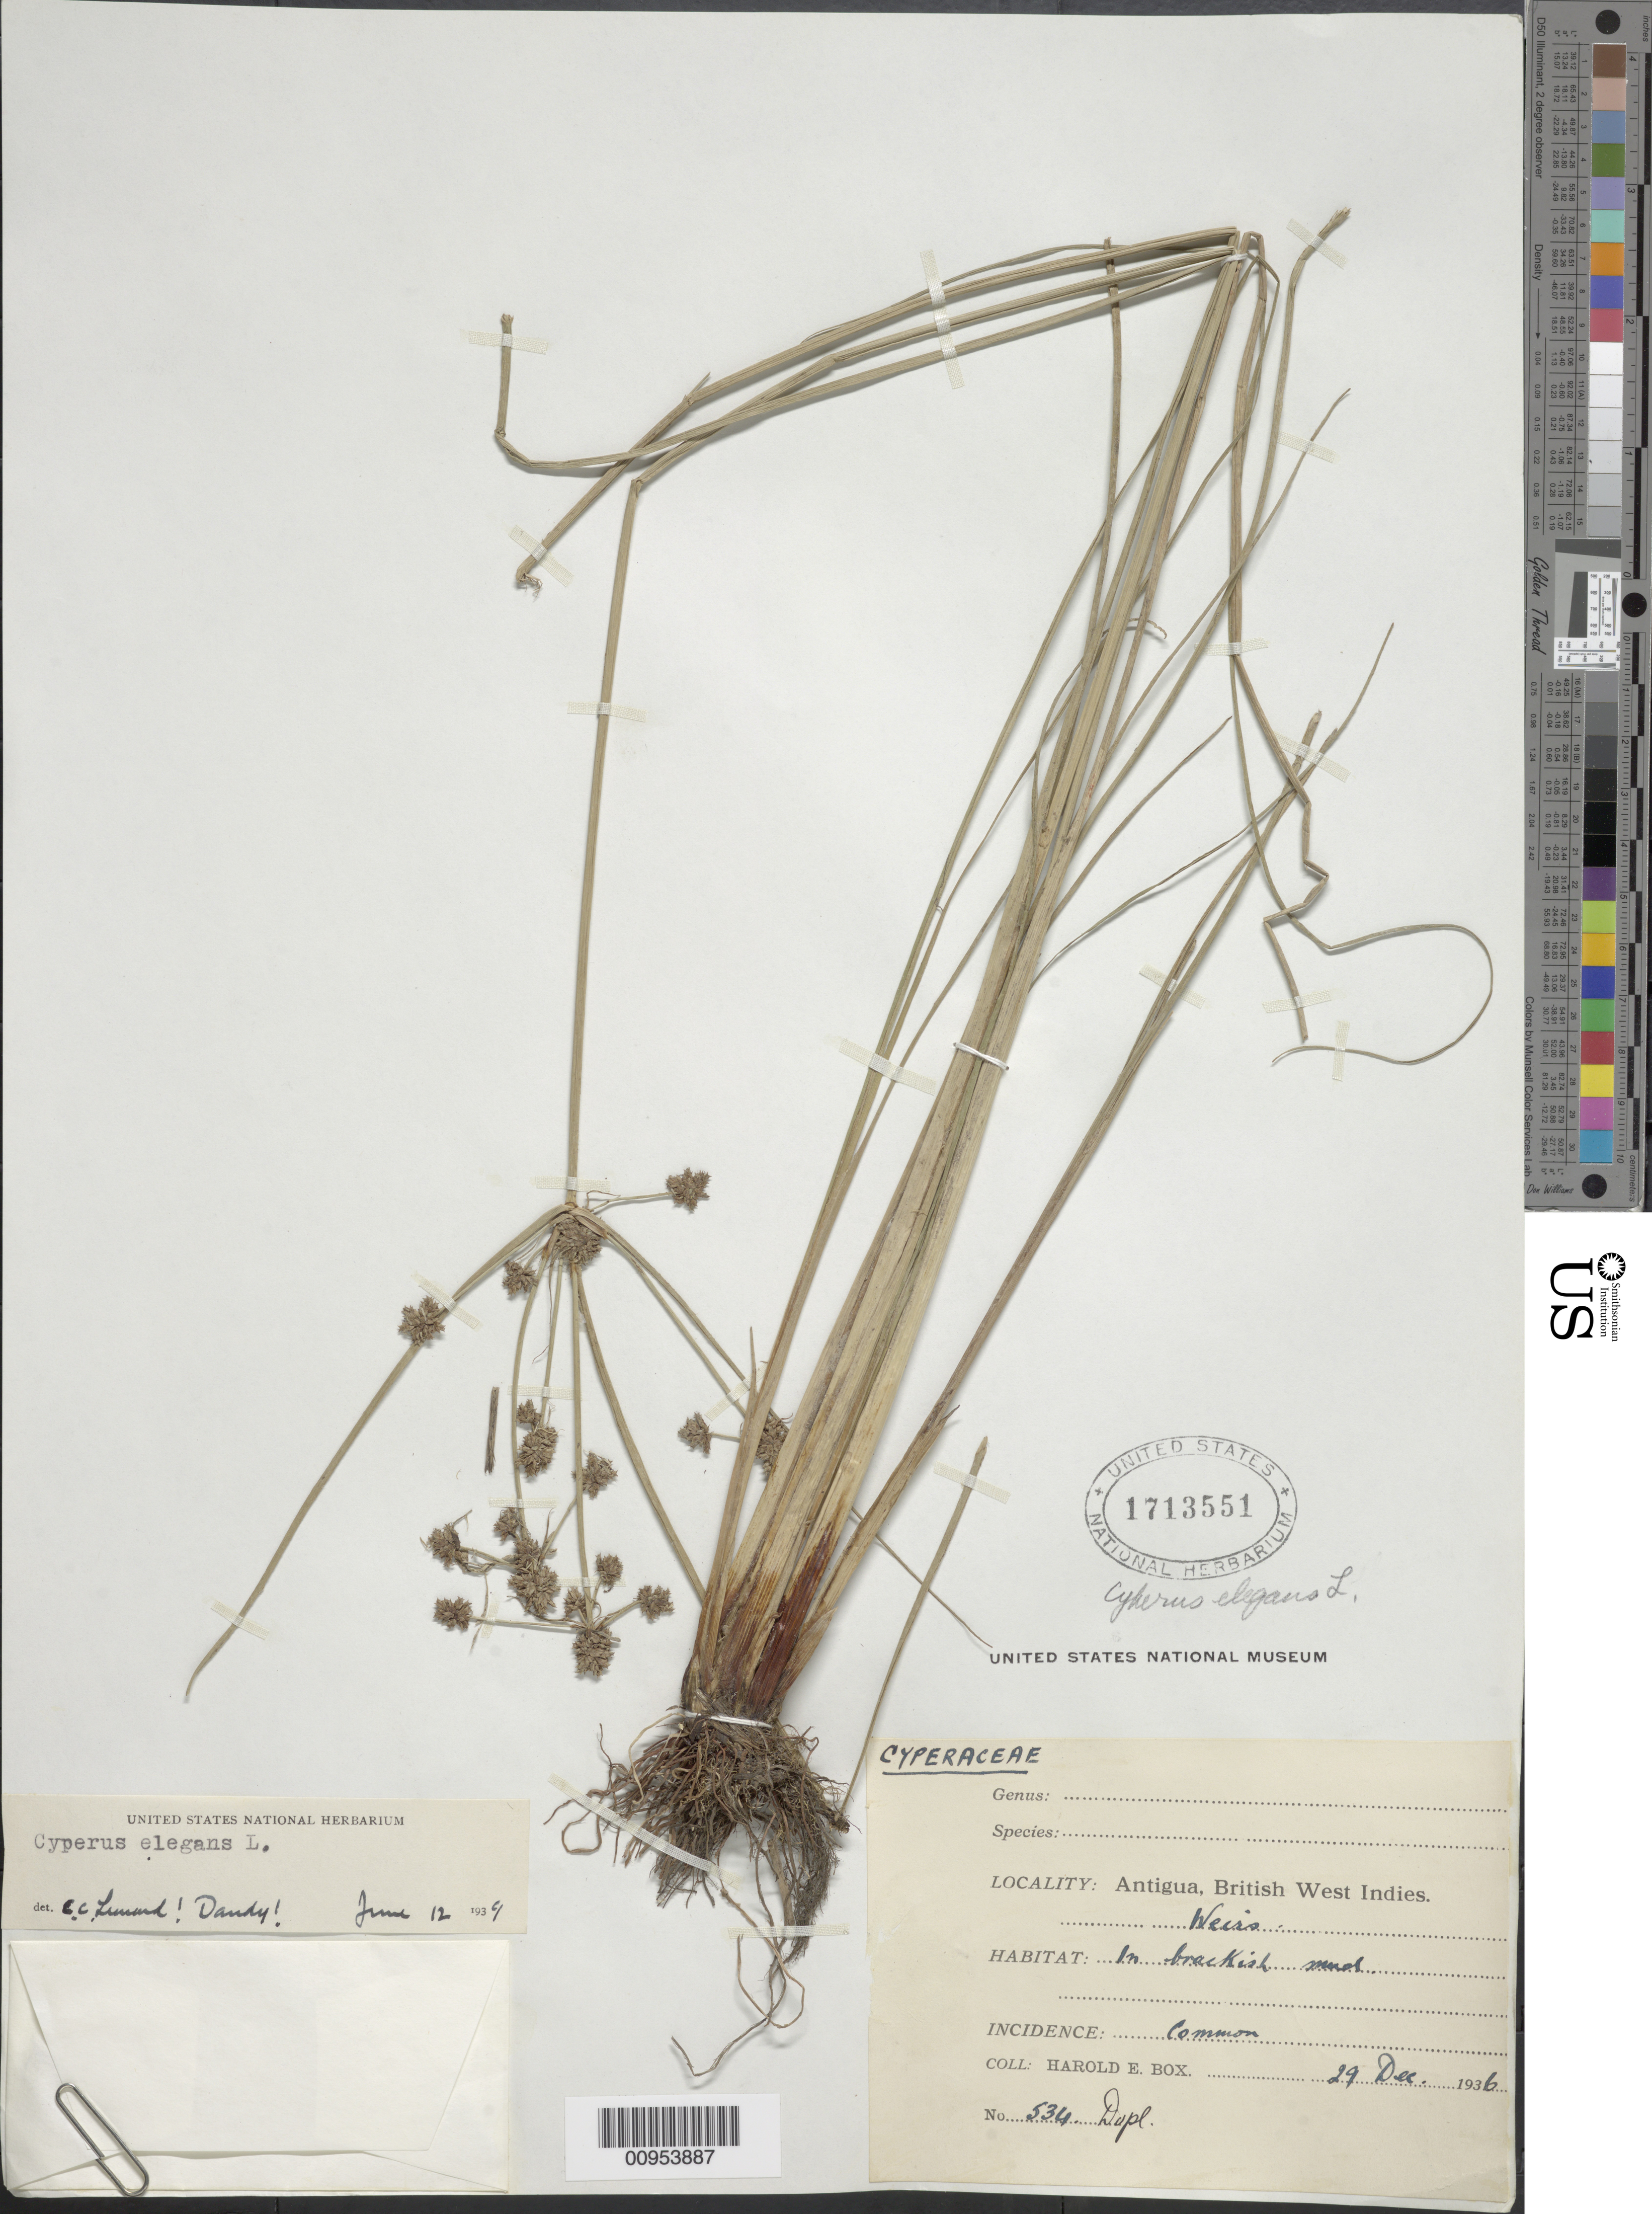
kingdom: Plantae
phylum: Tracheophyta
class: Liliopsida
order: Poales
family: Cyperaceae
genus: Cyperus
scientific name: Cyperus elegans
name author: L.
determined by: Leonard, Emery C., (US)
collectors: H. E. Box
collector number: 534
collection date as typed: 29 Dec 1936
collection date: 1936-12-29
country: Antigua and Barbuda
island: Antigua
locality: Weirs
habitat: In brackish mud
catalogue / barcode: US 1713551